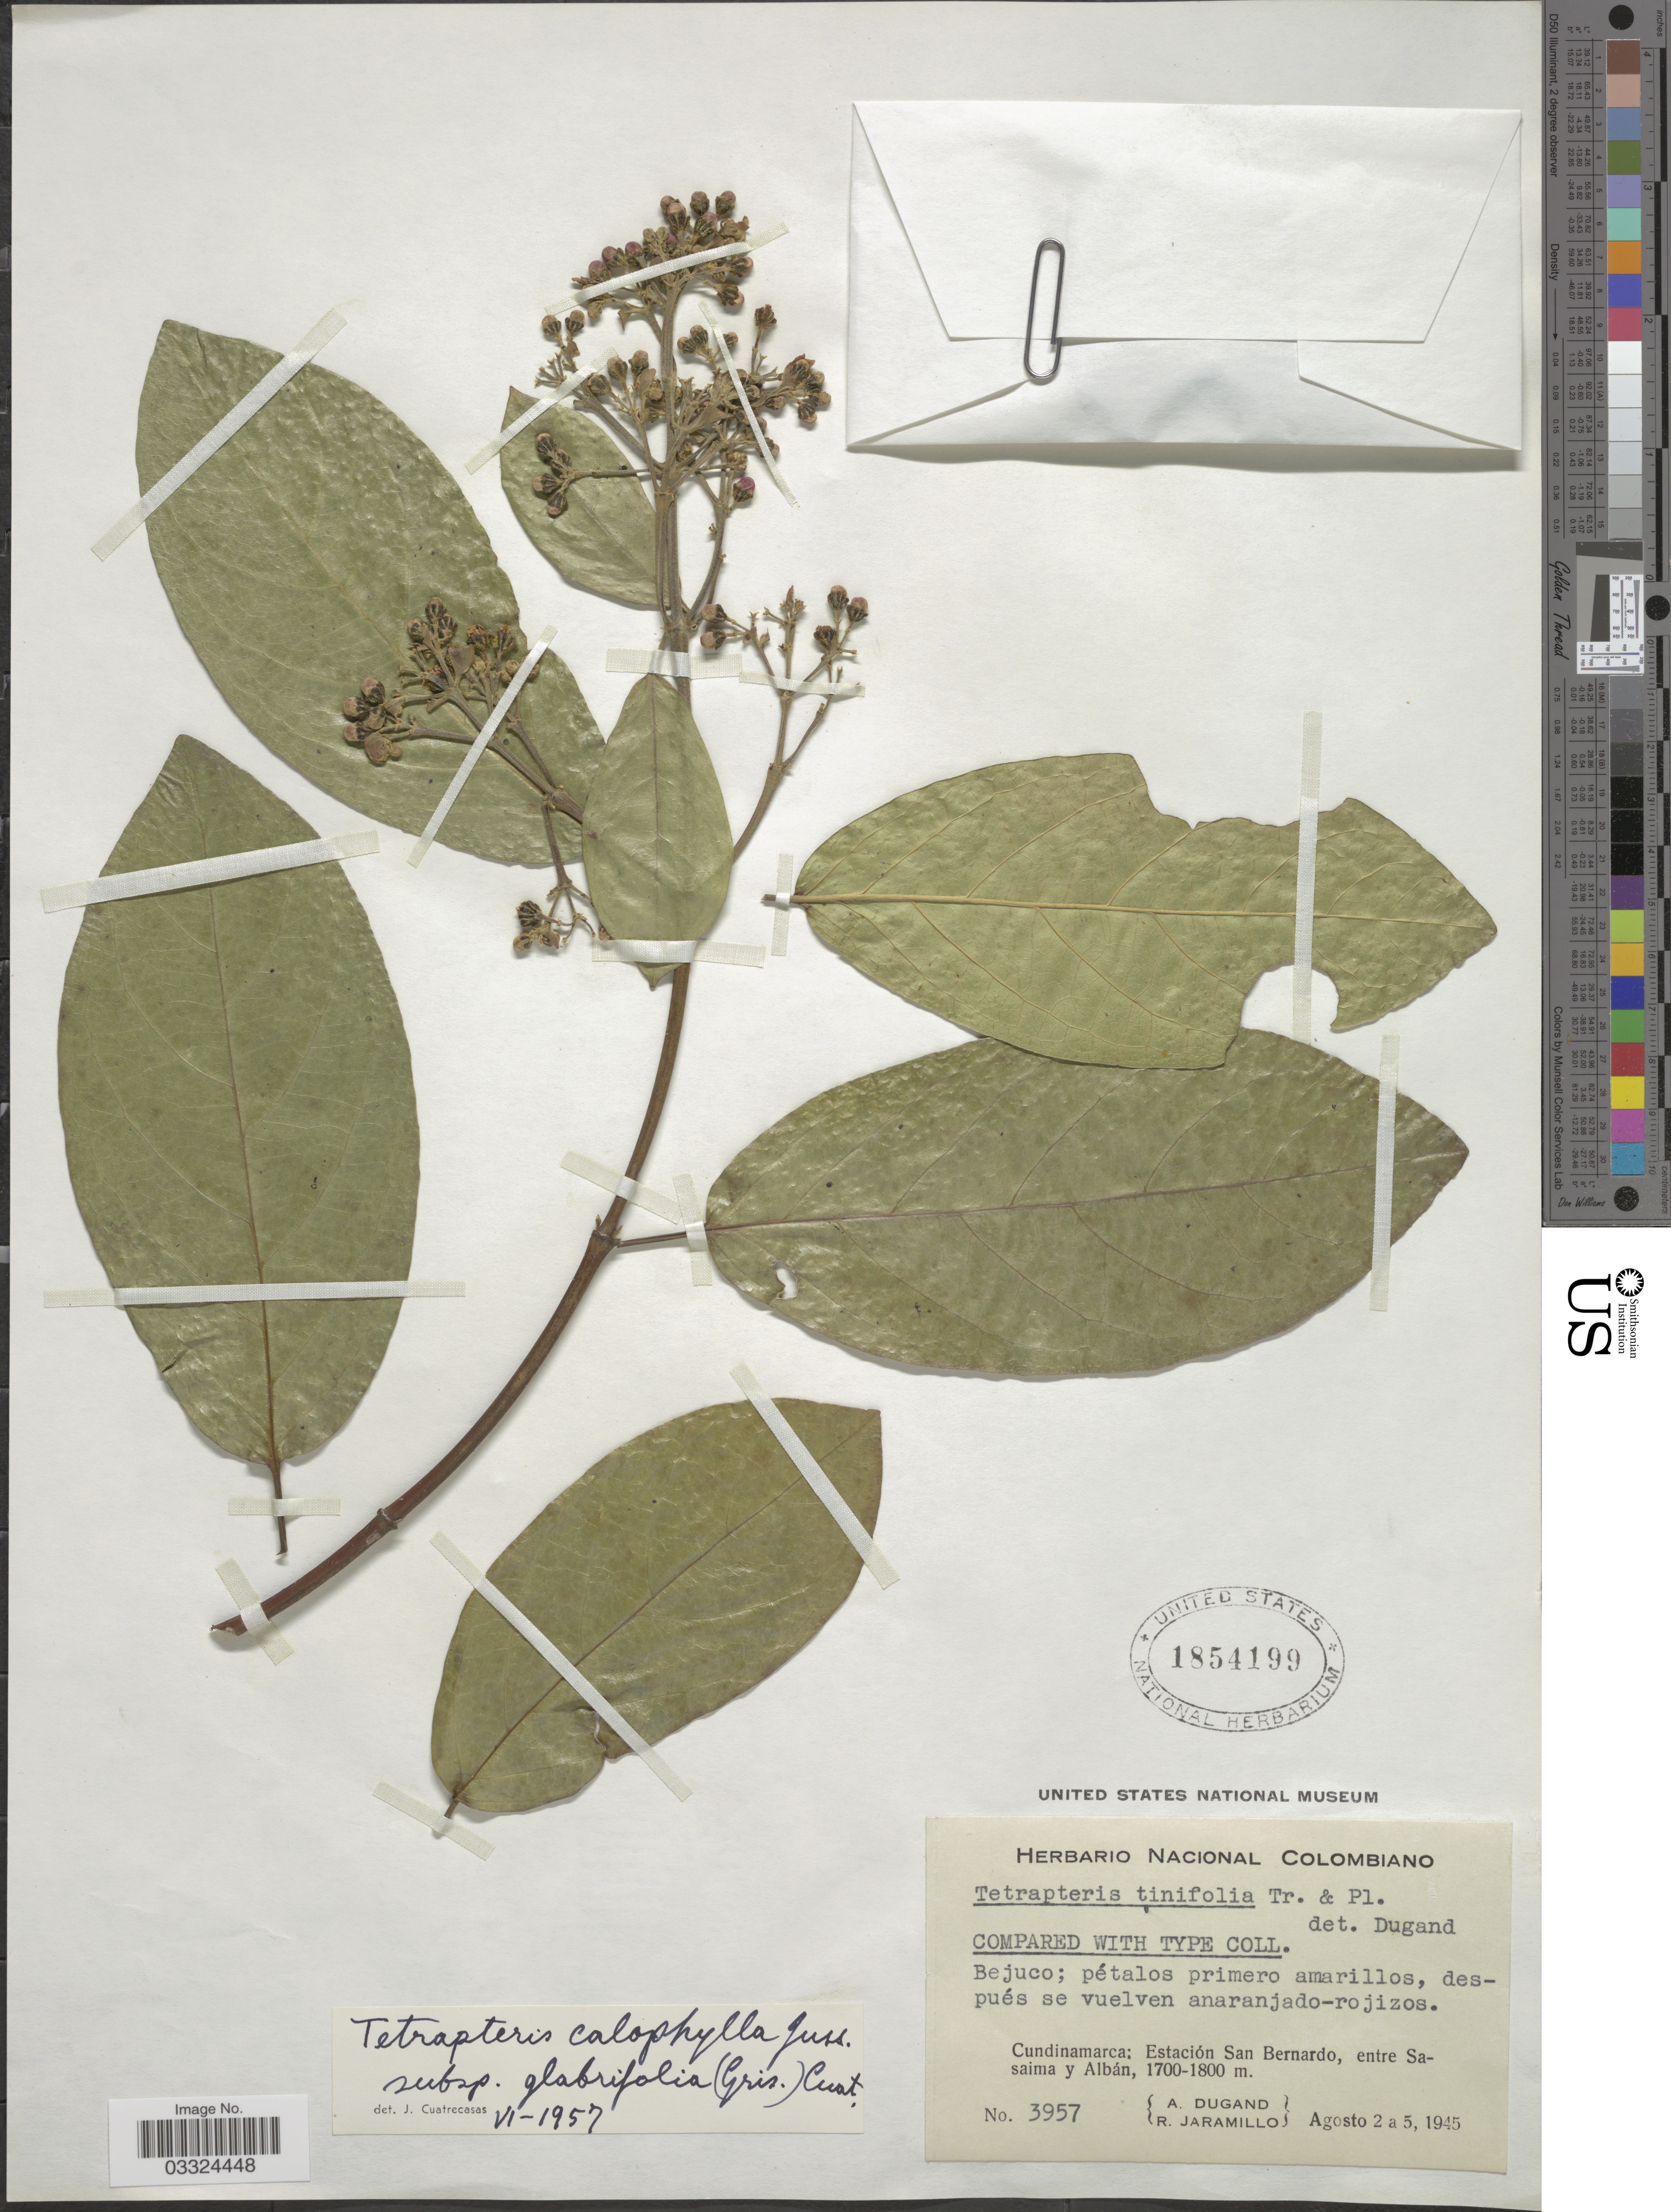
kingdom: Plantae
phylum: Tracheophyta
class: Magnoliopsida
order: Malpighiales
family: Malpighiaceae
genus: Tetrapterys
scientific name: Tetrapterys calophylla var. glabrifolia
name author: Griseb.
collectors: A. Dugand & R. Jaramillo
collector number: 3957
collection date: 1945-08-02/1945-08-05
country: Colombia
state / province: Cundinamarca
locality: Estación San Bernardo, entre Sasaima y Albán.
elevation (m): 1700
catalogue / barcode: US 1854199